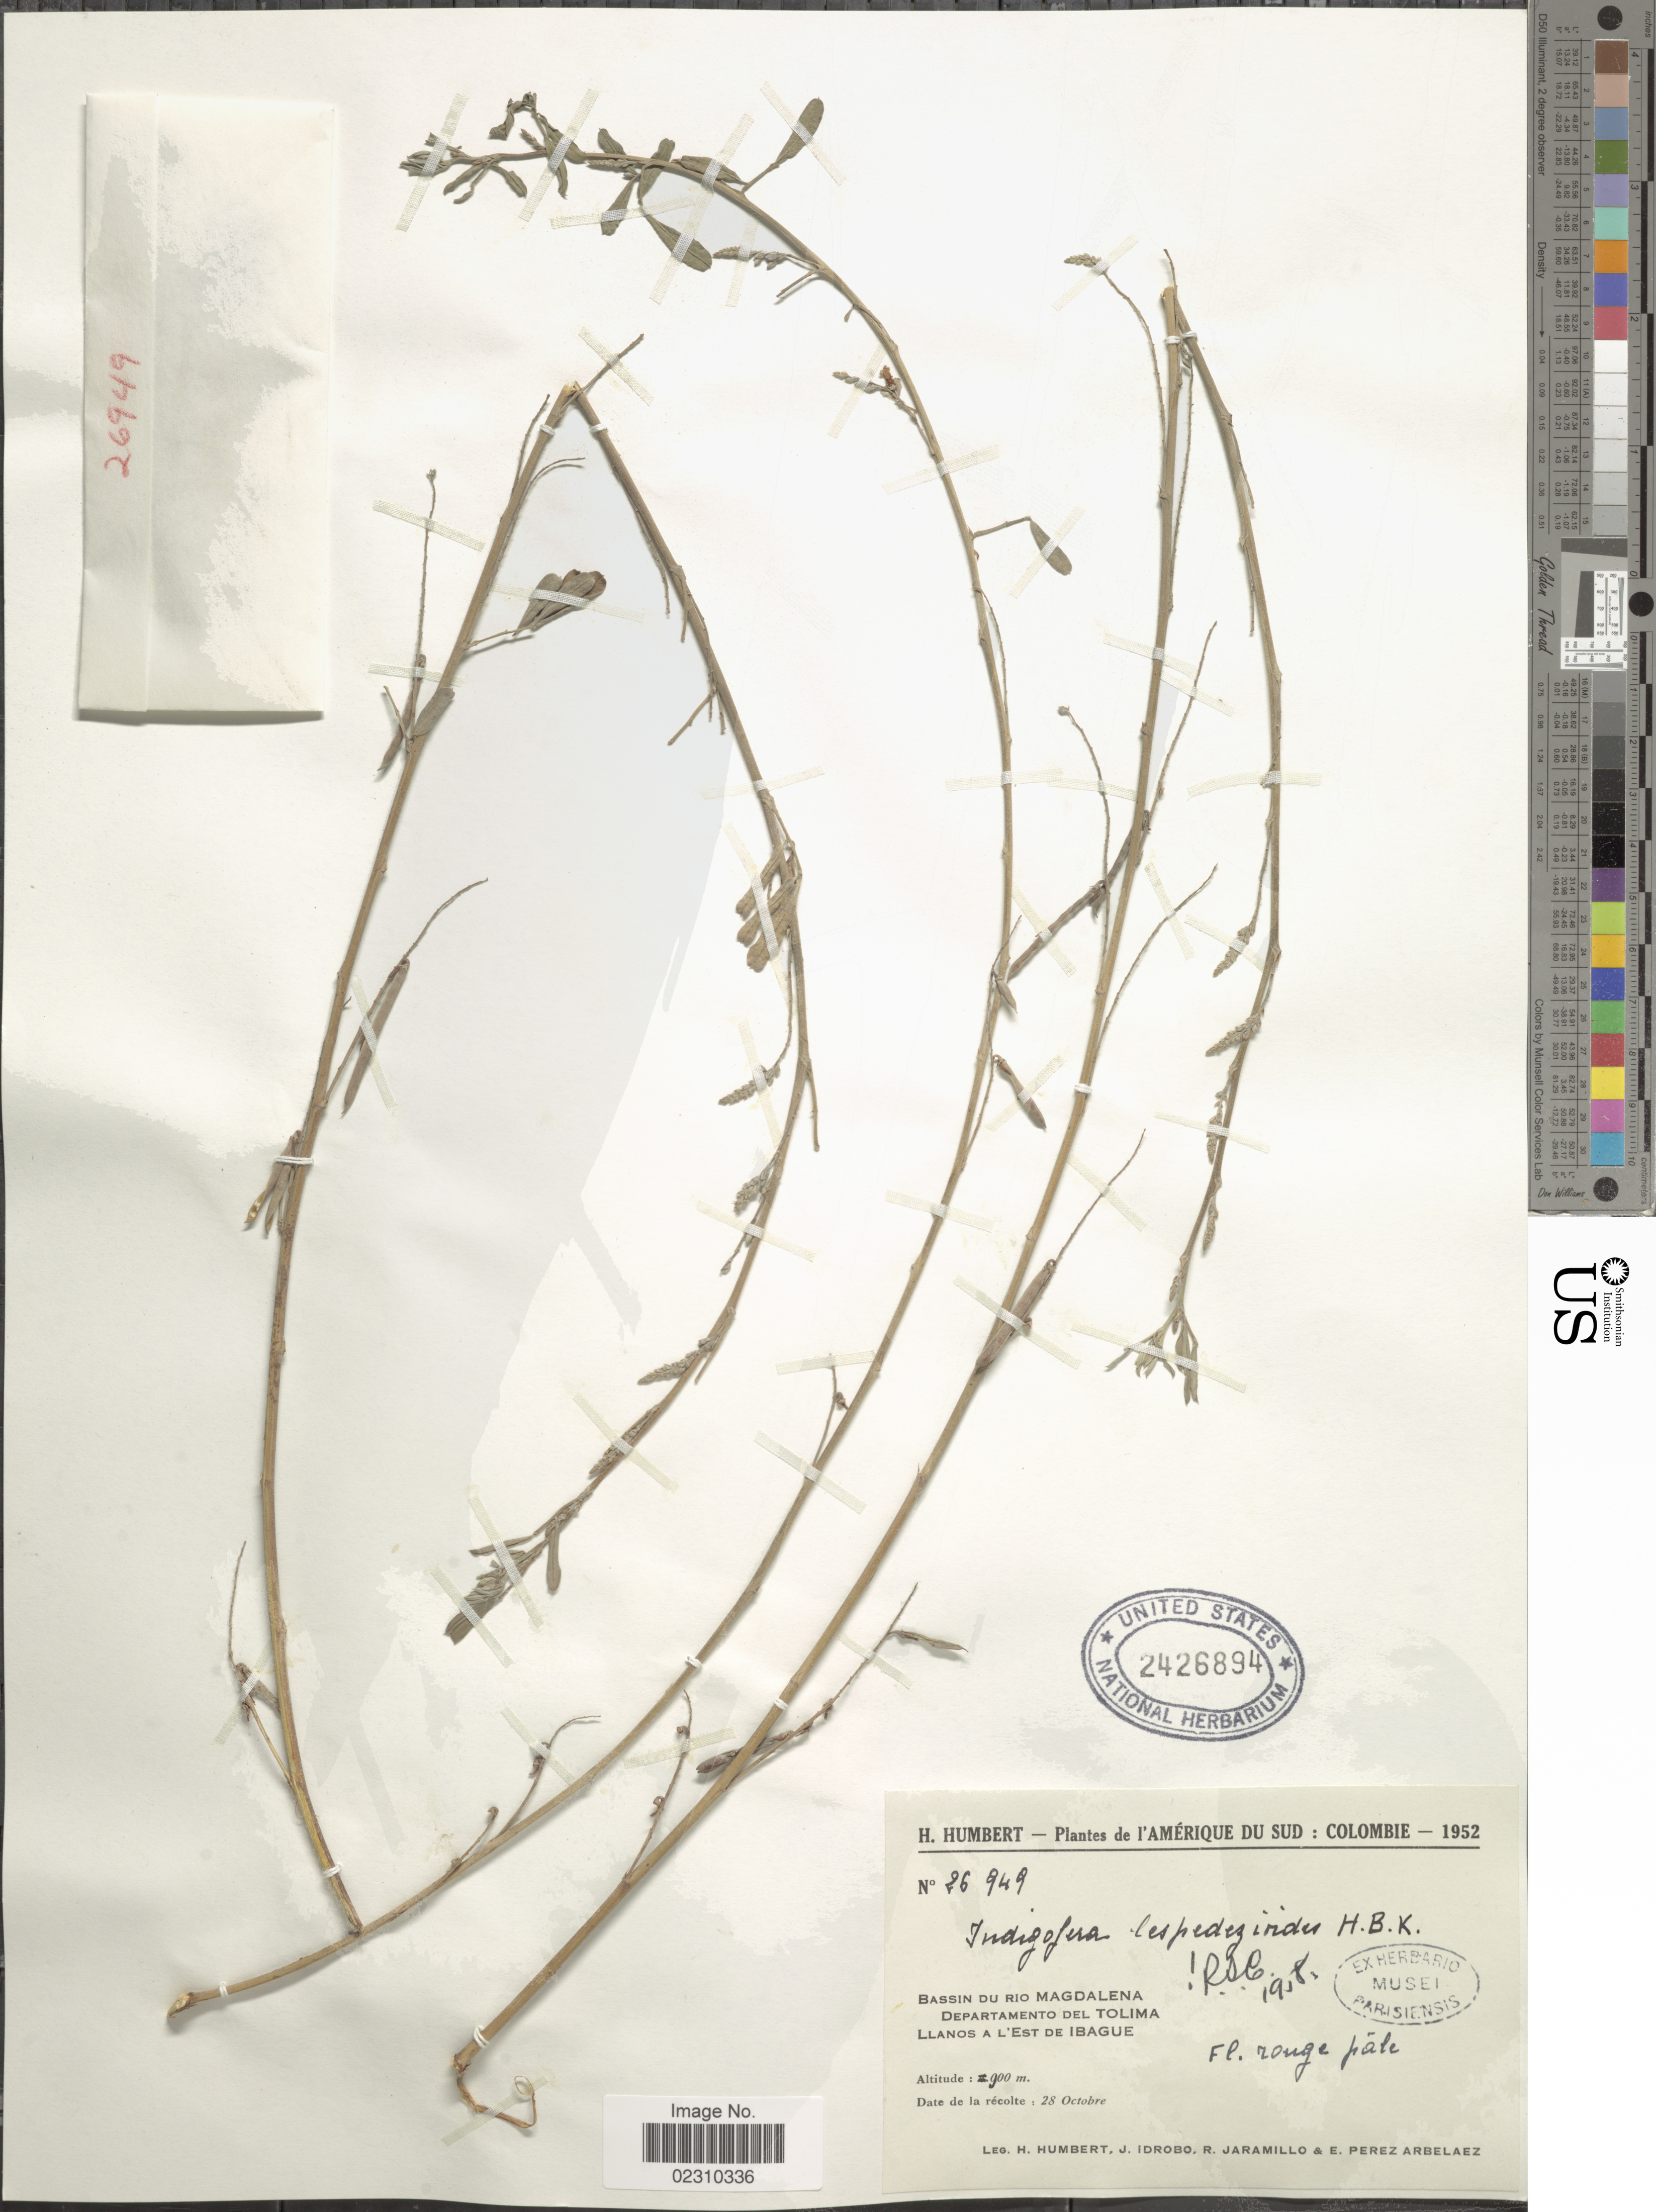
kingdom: Plantae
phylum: Tracheophyta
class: Magnoliopsida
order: Fabales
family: Fabaceae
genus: Indigofera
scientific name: Indigofera lespedezioides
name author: Kunth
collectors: H. Humbert, J. M. Idrobo, R. Jaramillo M. & E. Pérez Arbeláez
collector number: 26949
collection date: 1952-10-28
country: Colombia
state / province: Tolima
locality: Bassin du Rio Magdalena, Departmento del Tolima, Llanos a L'Est de Ibague.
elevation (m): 900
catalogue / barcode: US 2426894